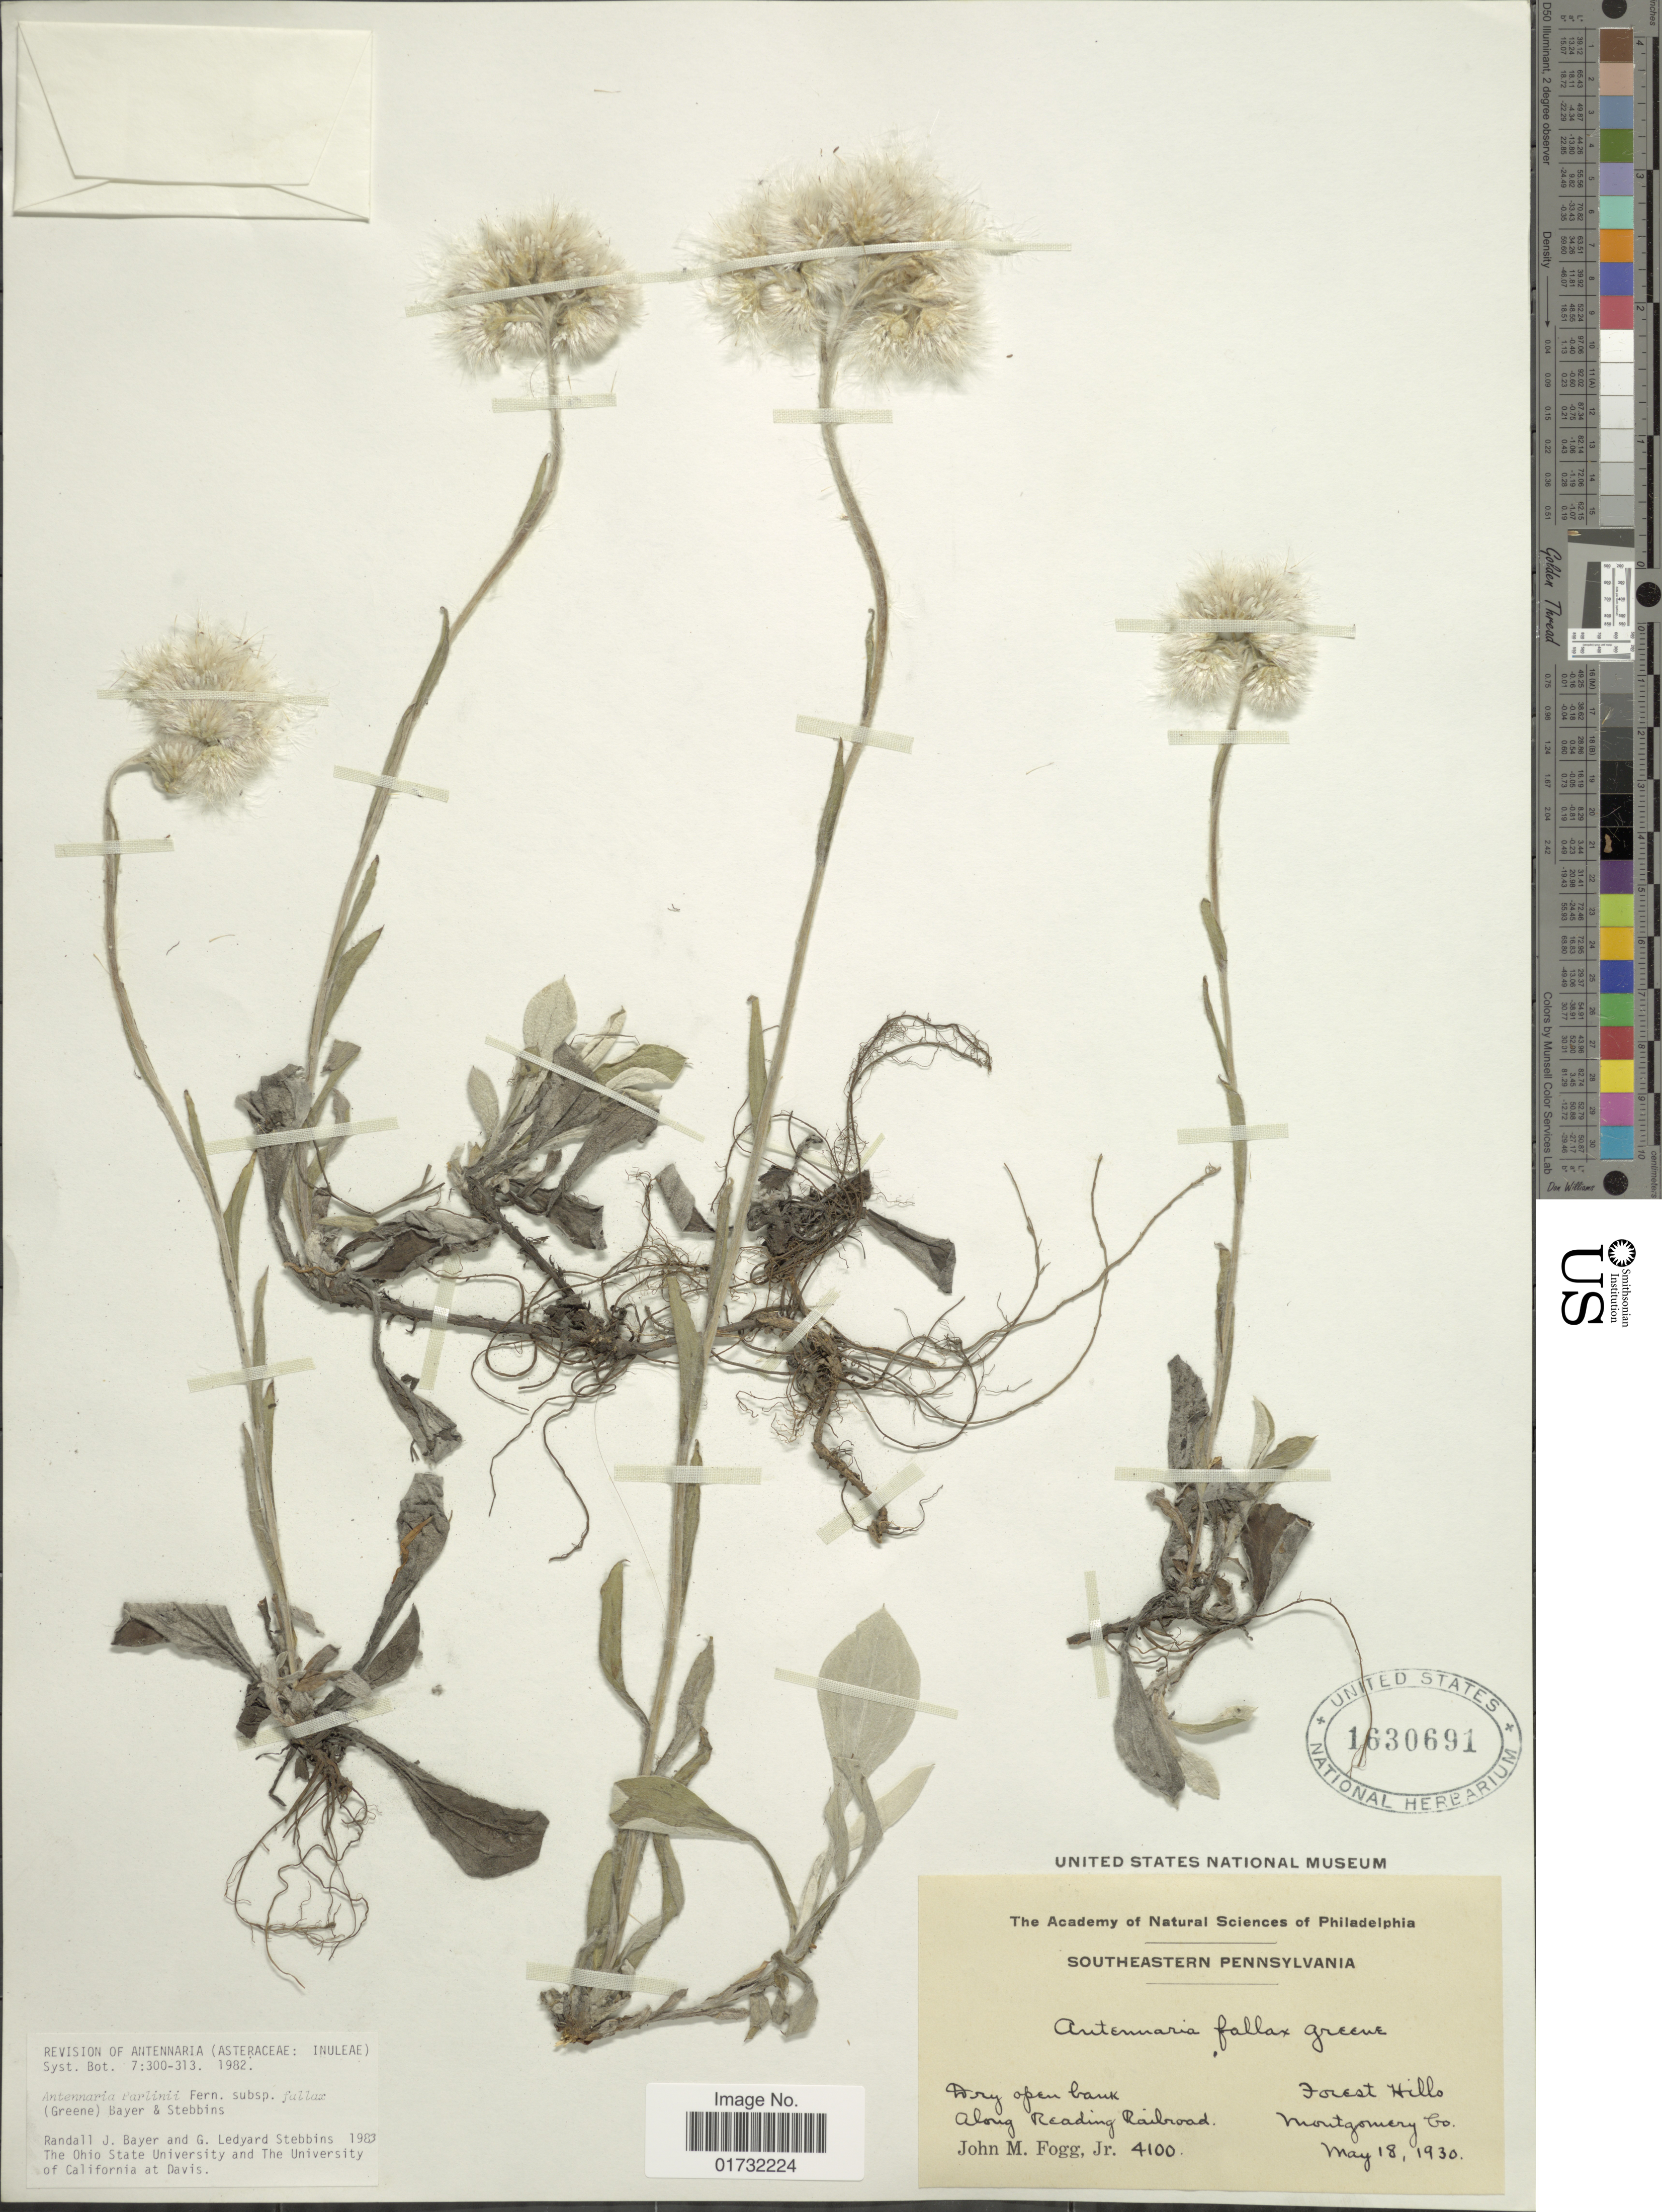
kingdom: Plantae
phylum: Tracheophyta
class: Magnoliopsida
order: Asterales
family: Asteraceae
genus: Antennaria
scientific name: Antennaria parlinii subsp. fallax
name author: (Greene) R.J. Bayer & Stebbins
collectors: J. Fogg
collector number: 4100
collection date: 1930-05-18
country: United States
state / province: Pennsylvania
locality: Southeastern Pennsylvania. Along Reading Railroad. Forest Hills. Montgomery Co.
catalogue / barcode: US 1630691